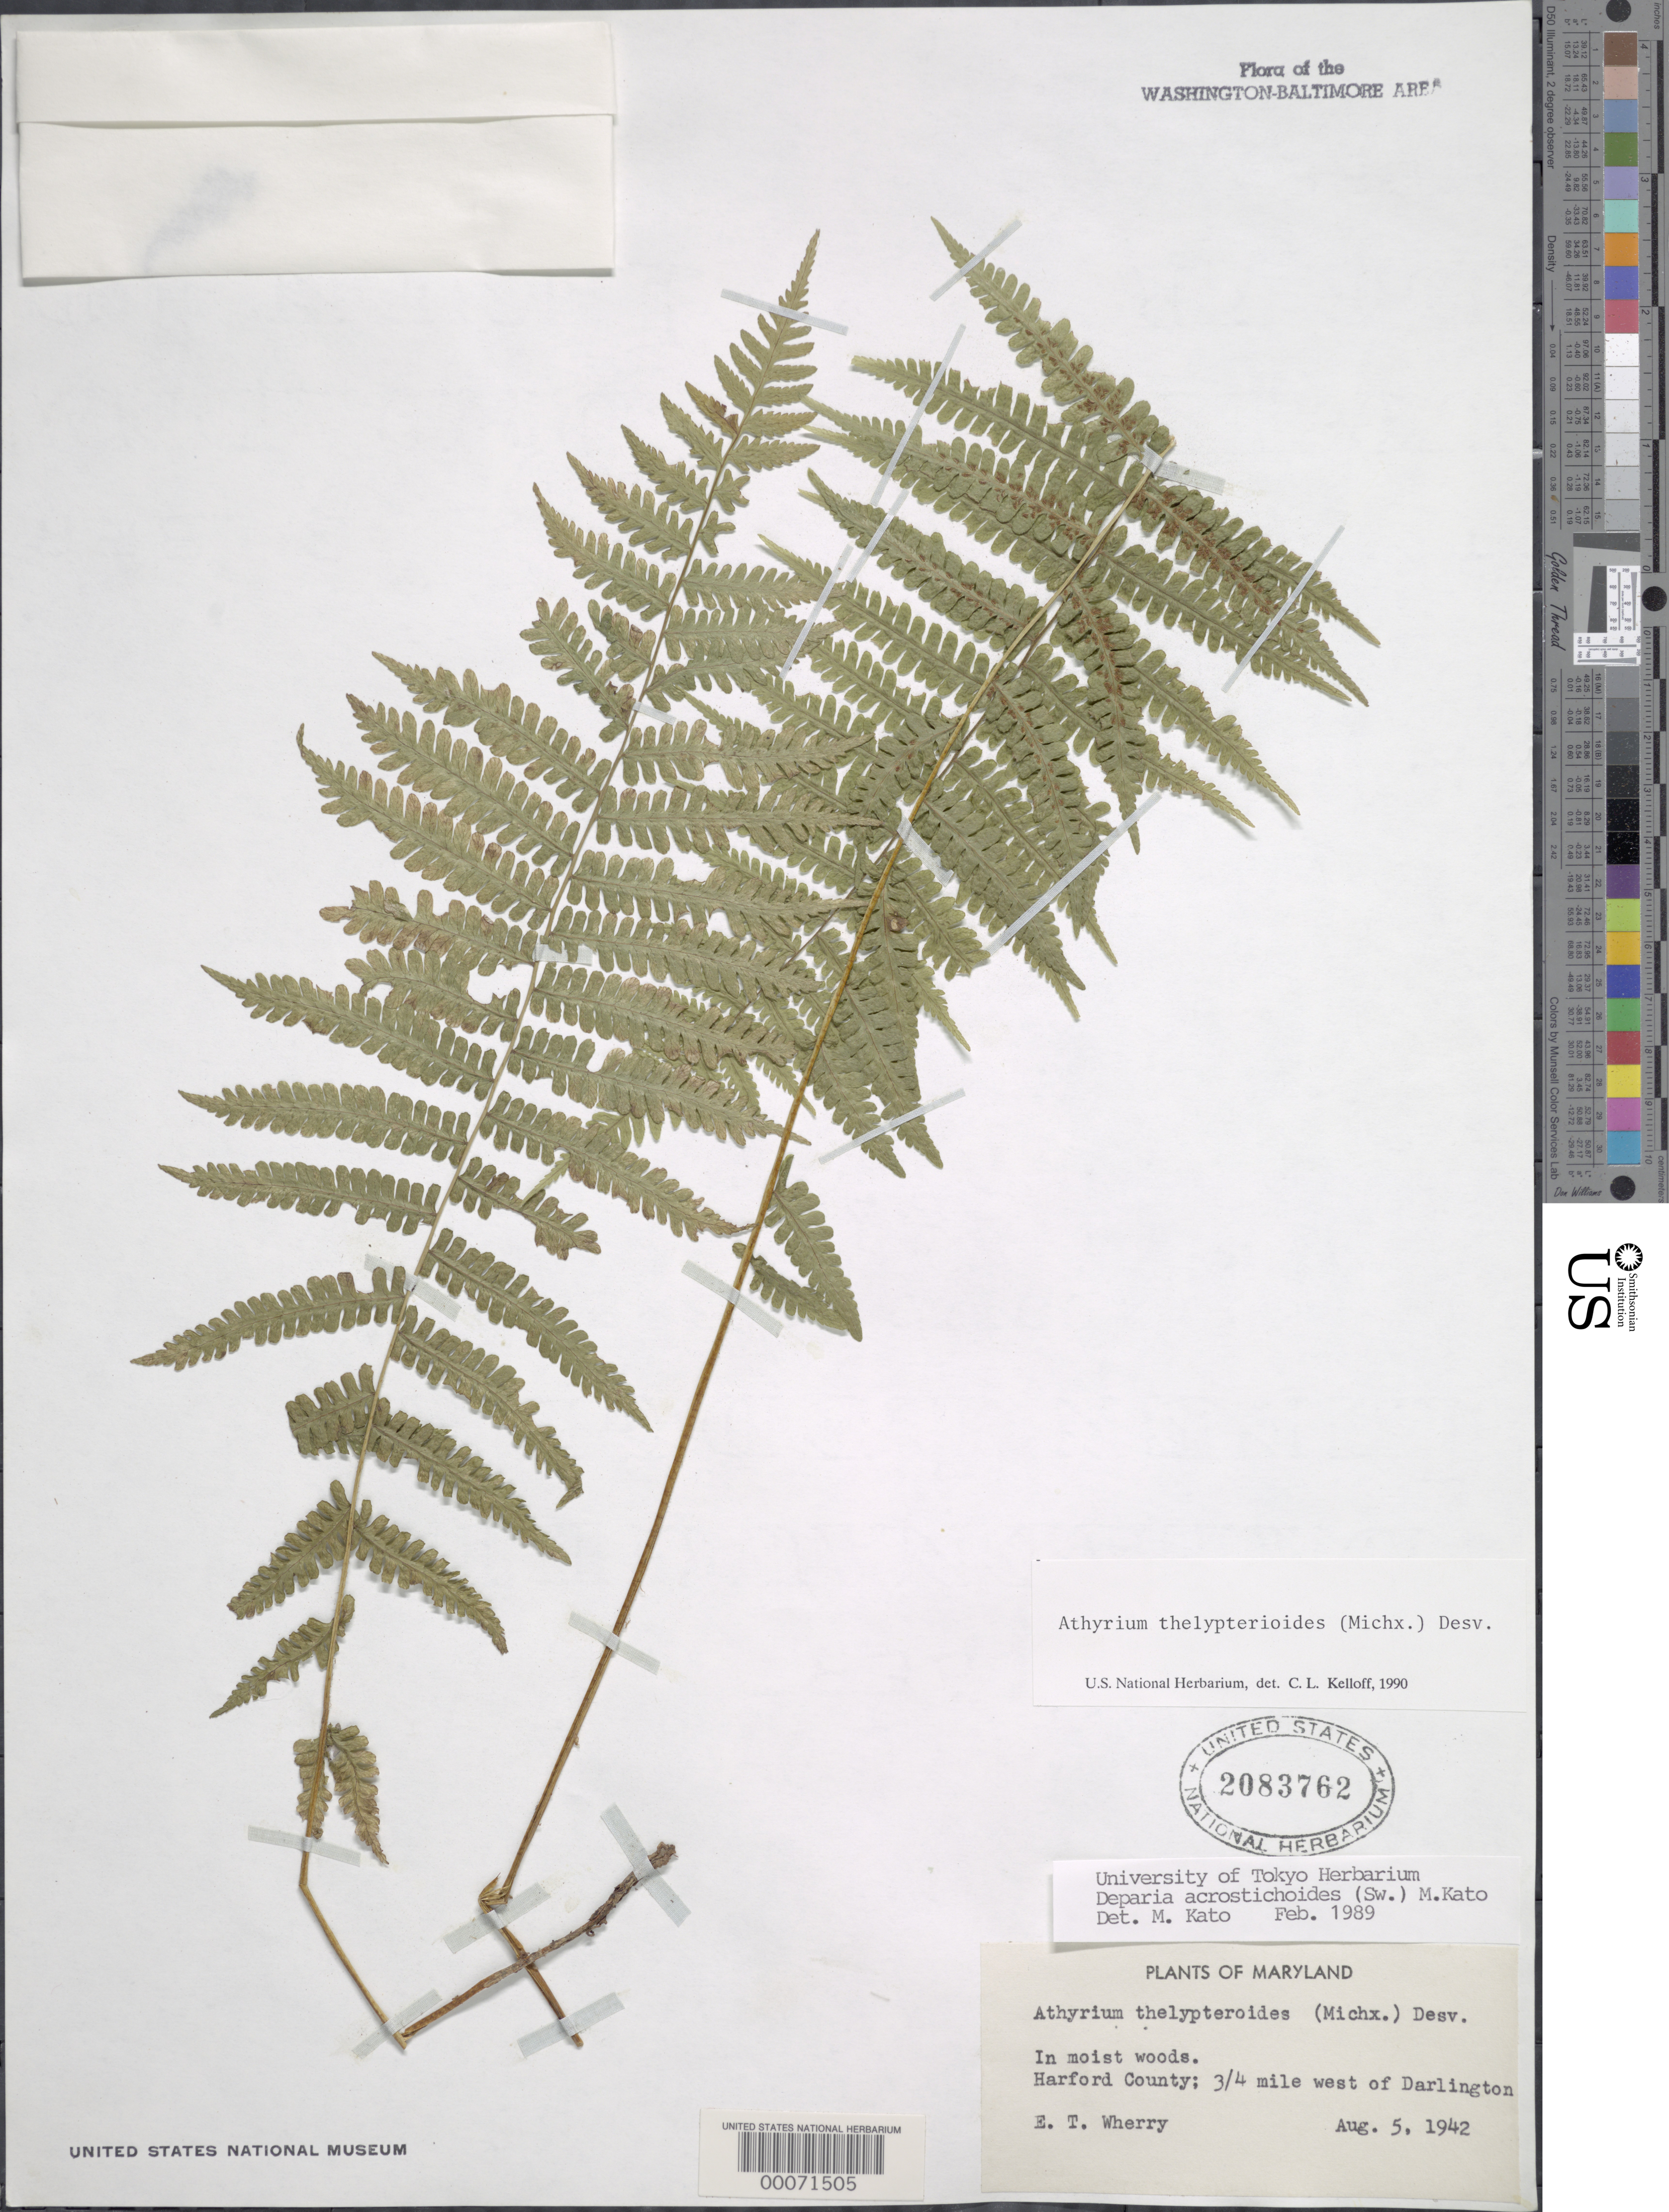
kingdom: Plantae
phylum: Tracheophyta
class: Polypodiopsida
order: Polypodiales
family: Athyriaceae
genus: Deparia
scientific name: Deparia acrostichoides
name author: (Sw.) M. Kato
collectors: E. T. Wherry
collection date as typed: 05 Aug 1942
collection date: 1942-08-05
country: United States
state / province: Maryland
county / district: Harford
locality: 3/4 mi W of Darlington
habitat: In moist woods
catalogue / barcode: US 2083762